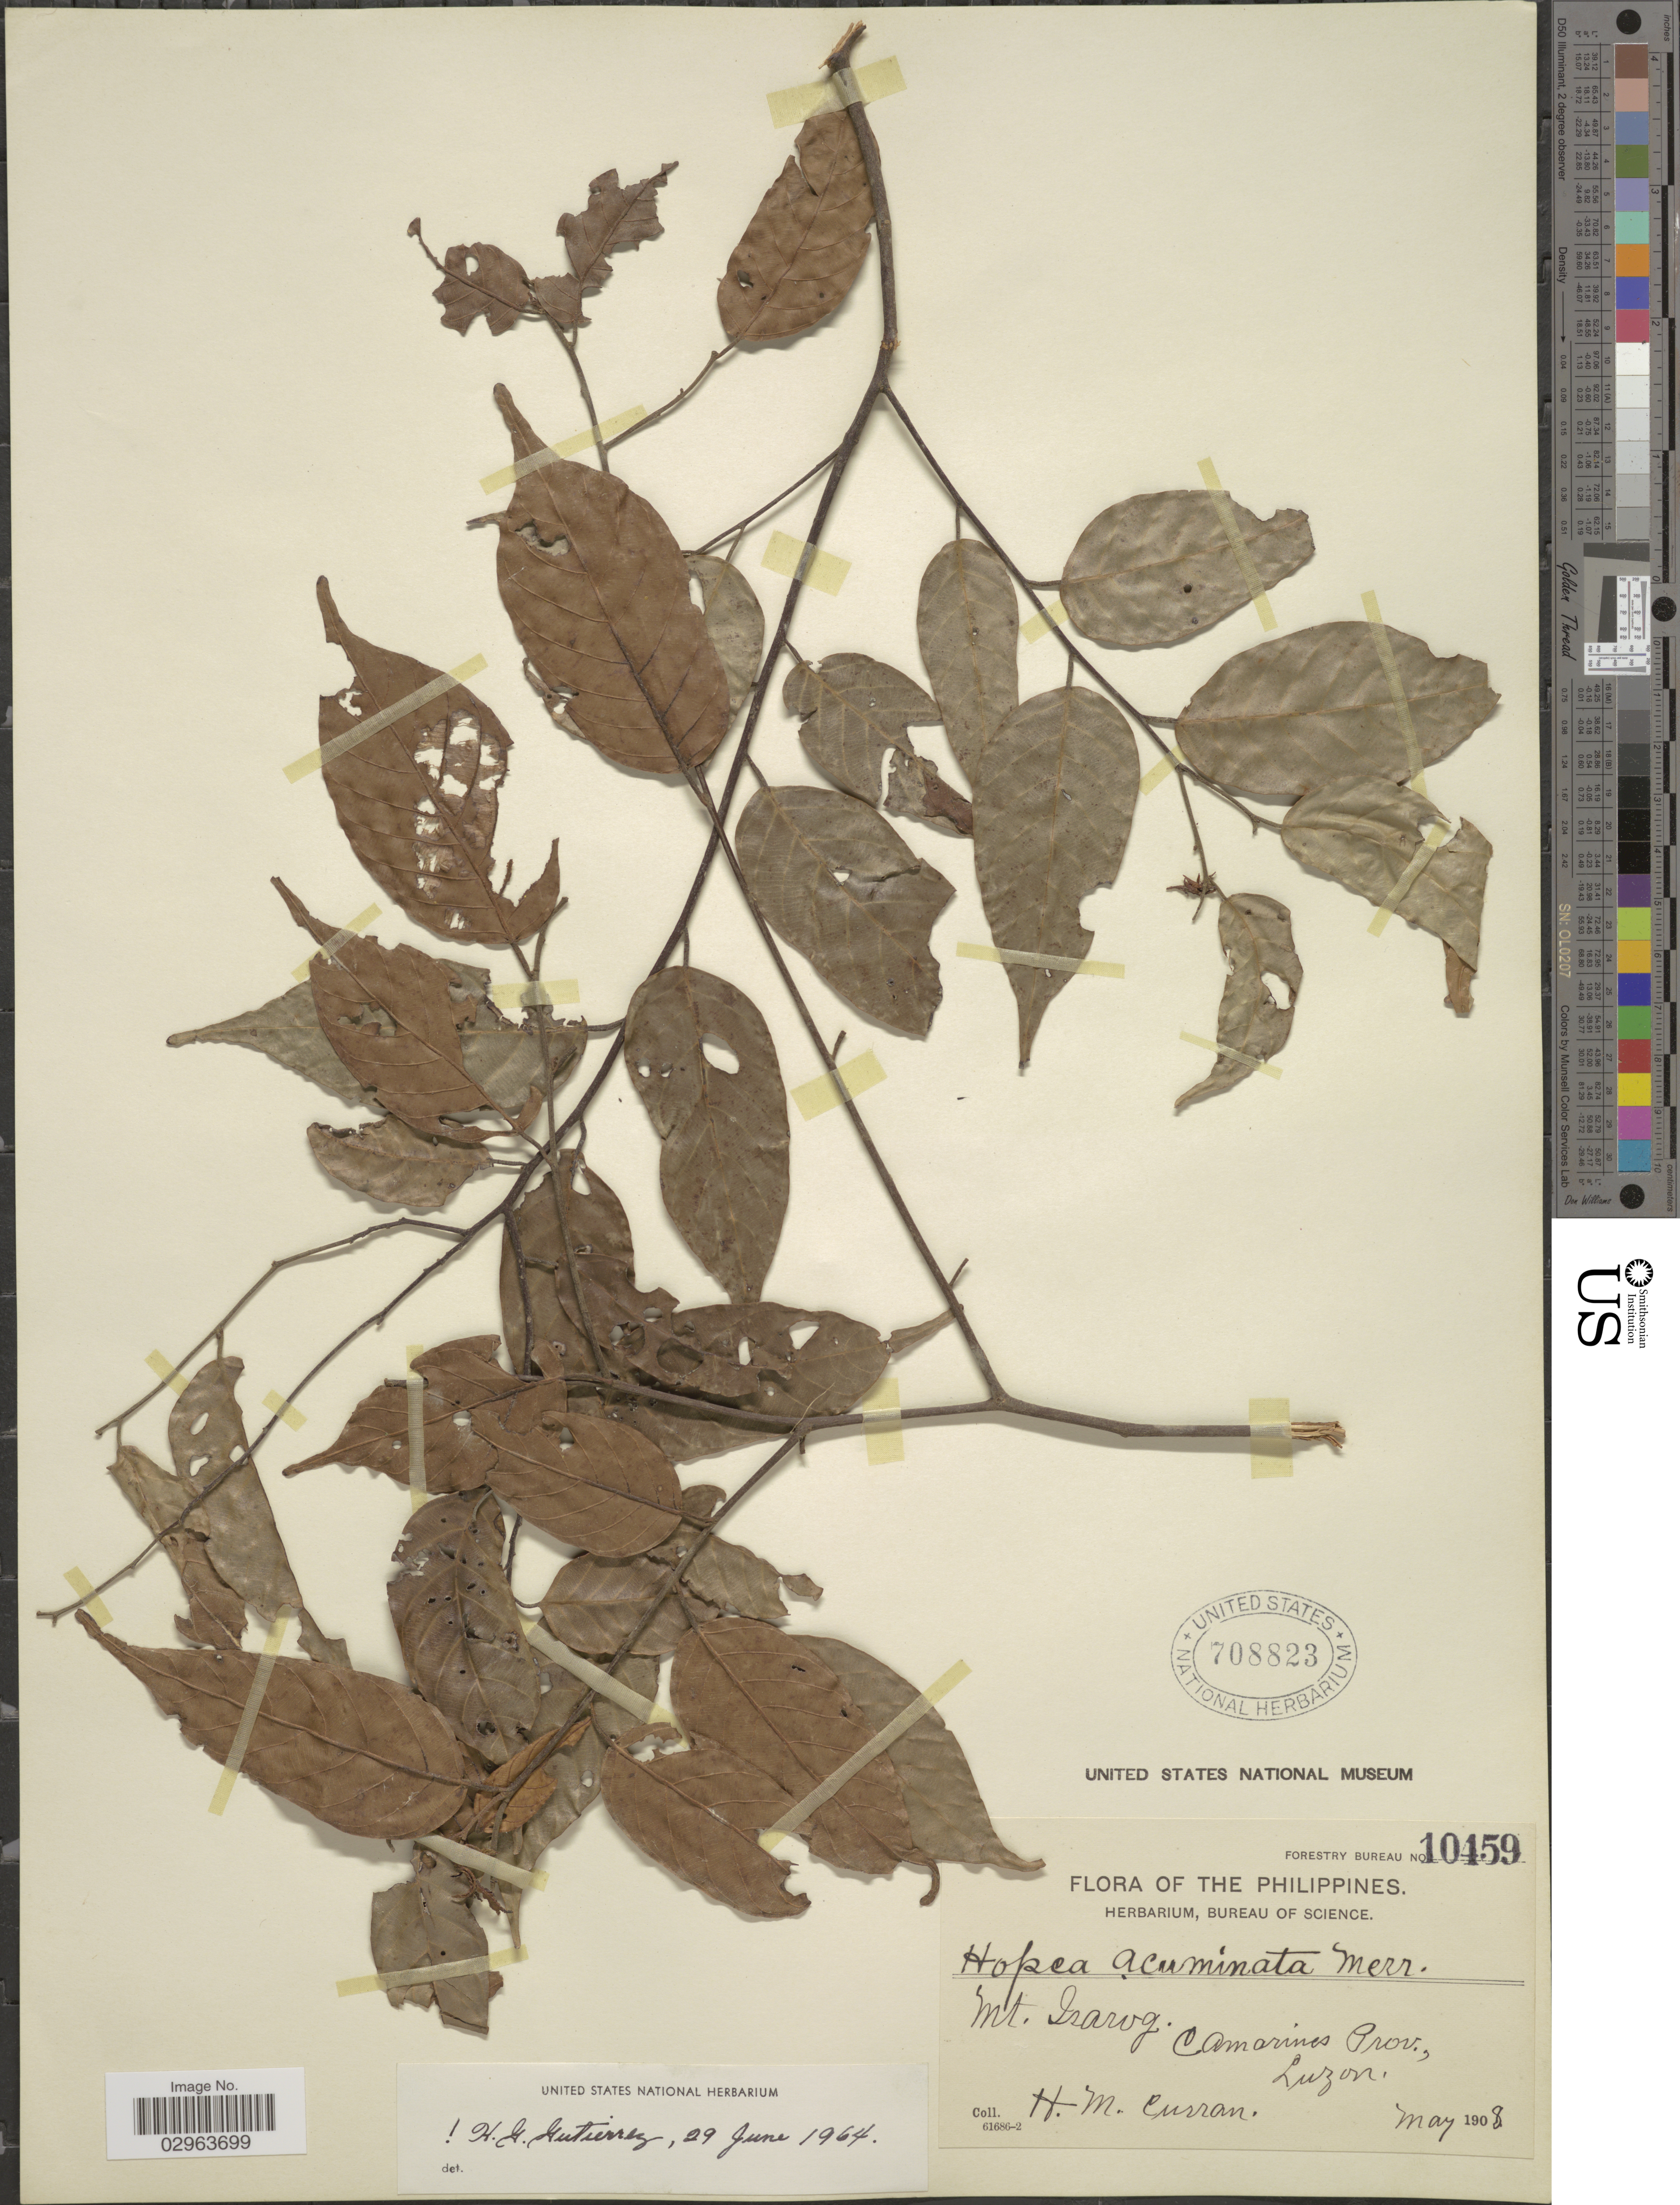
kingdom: Plantae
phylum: Tracheophyta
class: Magnoliopsida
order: Malvales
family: Dipterocarpaceae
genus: Hopea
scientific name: Hopea acuminata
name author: Merr.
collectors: H. M. Curran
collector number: Forestry Bureau 10459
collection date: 1908-05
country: Philippines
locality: Mt. Isarog. Camarines Prov., Luzon.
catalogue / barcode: US 708823